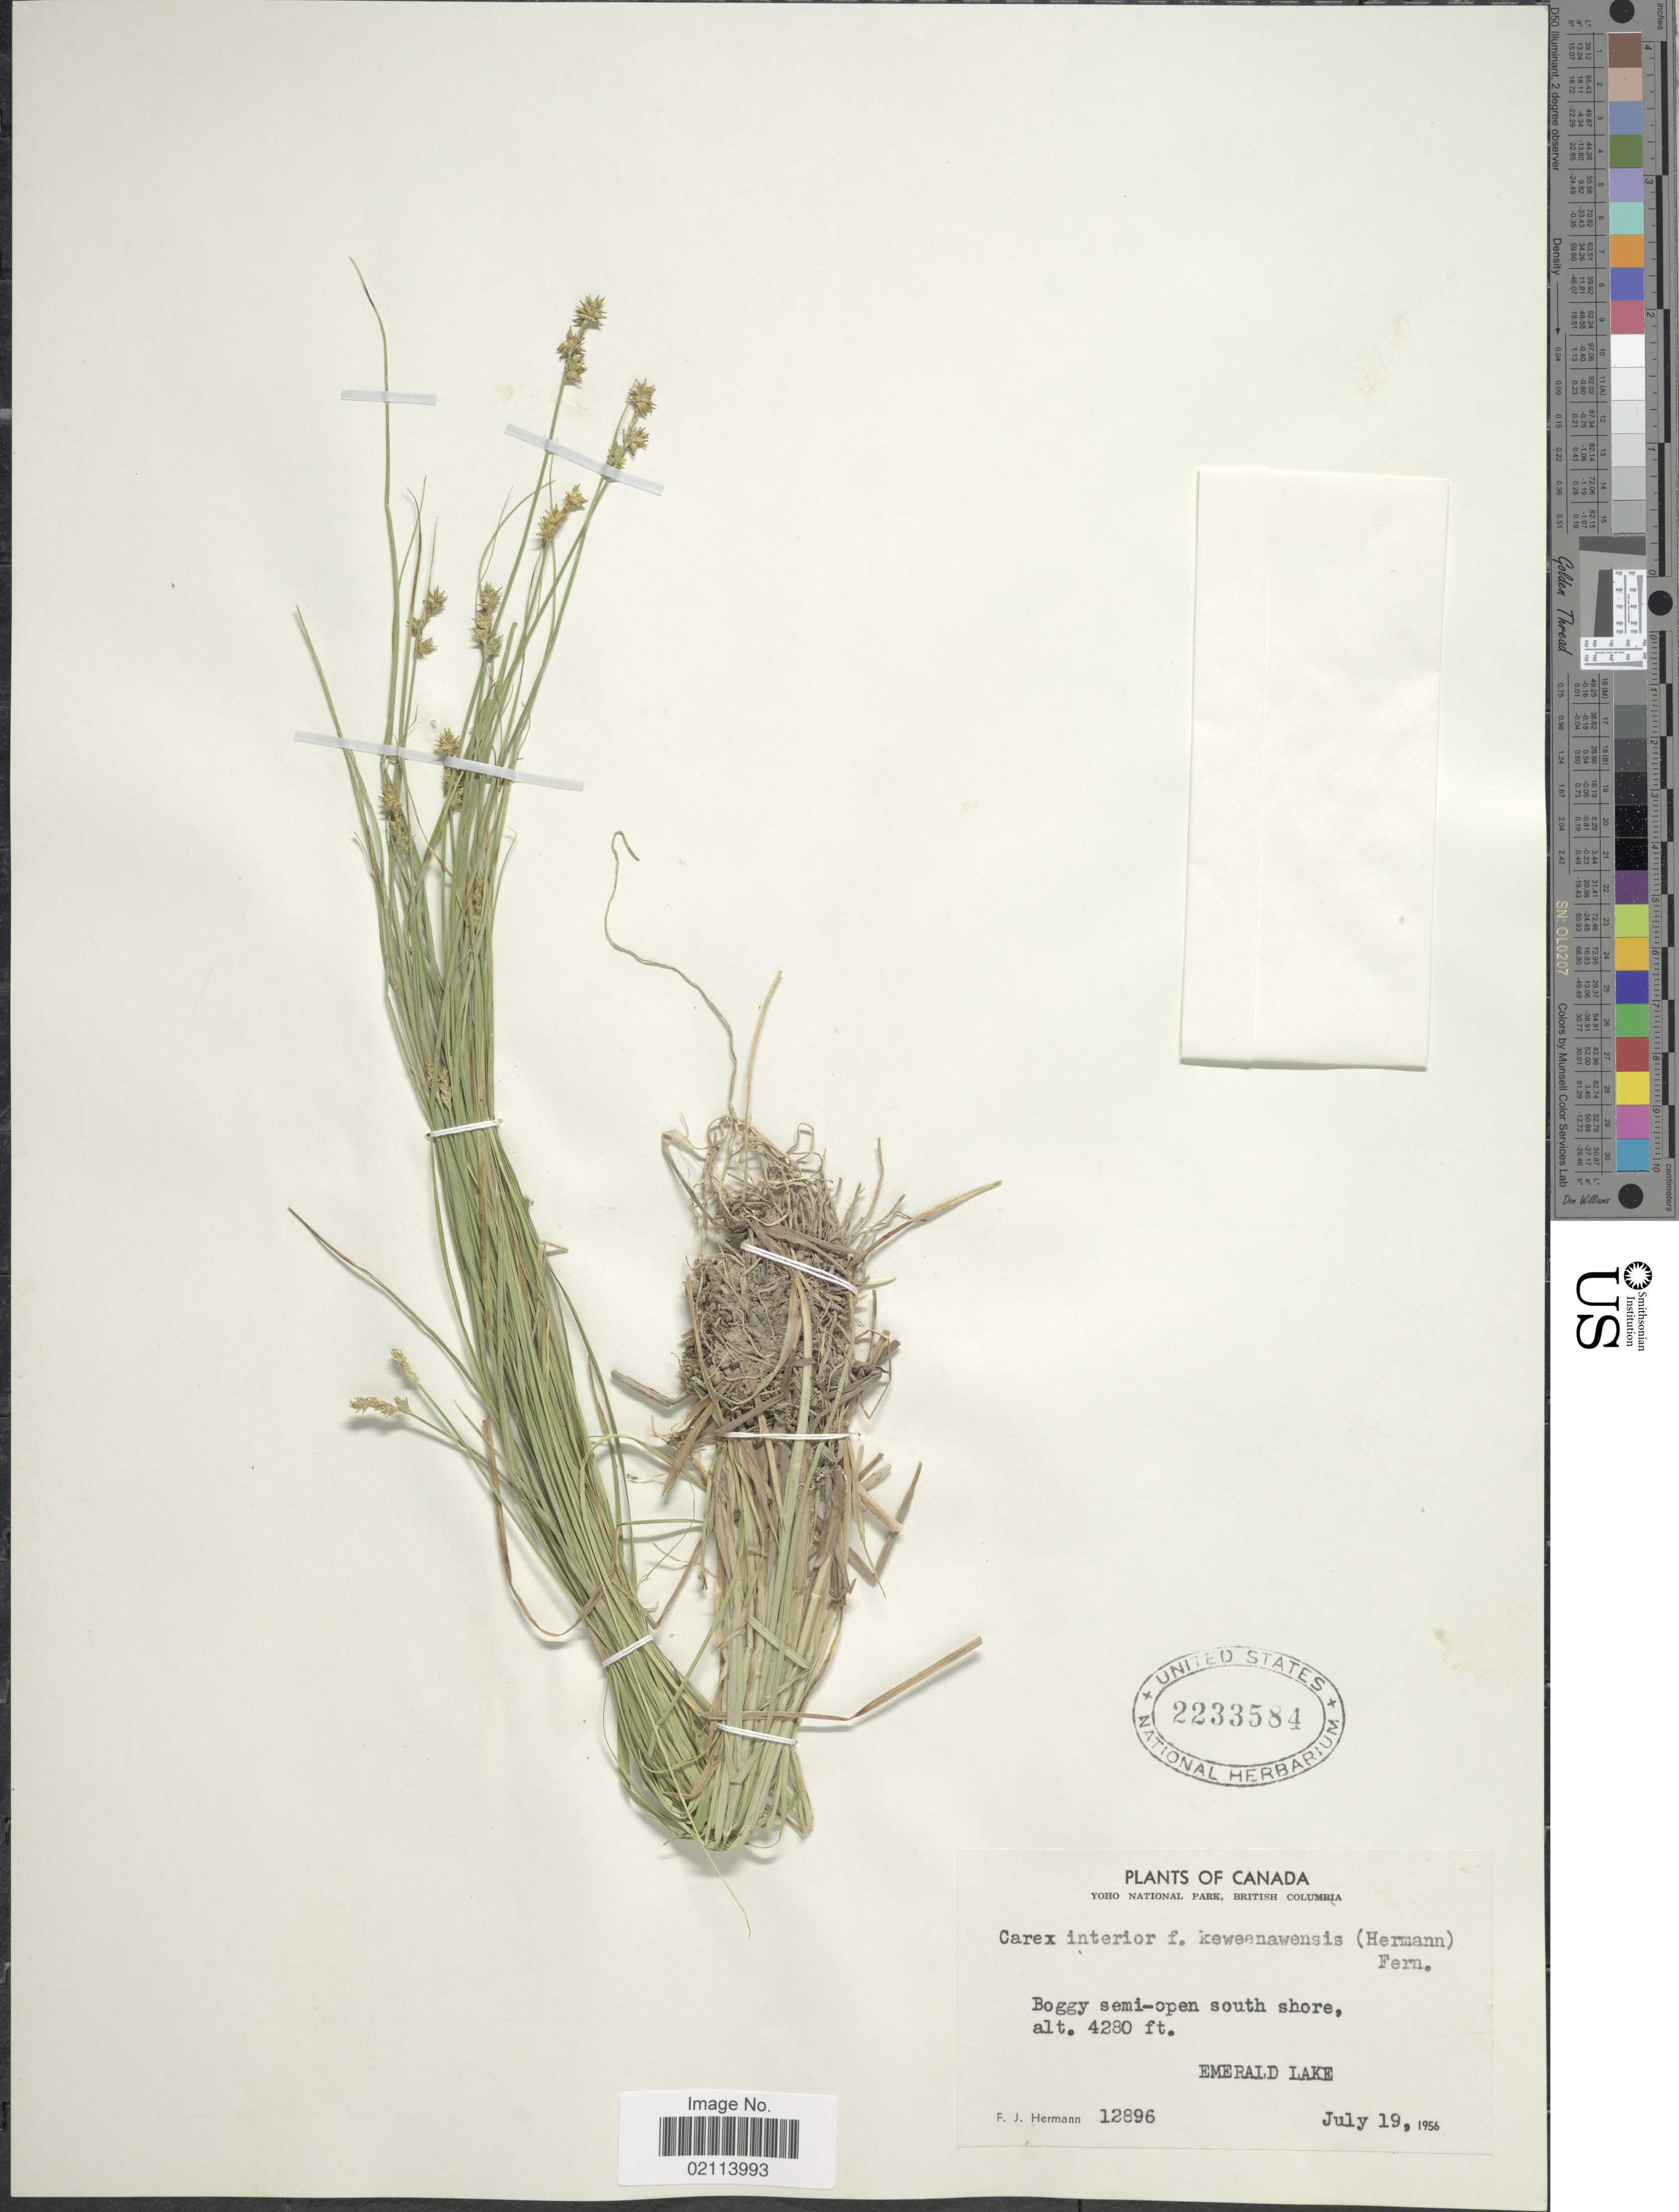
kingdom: Plantae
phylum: Tracheophyta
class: Liliopsida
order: Poales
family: Cyperaceae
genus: Carex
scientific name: Carex interior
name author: L.H. Bailey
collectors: F. J. Hermann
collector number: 12896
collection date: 1956-07-19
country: Canada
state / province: British Columbia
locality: Yoho National Park, Boggy semi-open south shore, Emerald Lake.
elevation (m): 1305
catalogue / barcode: US 2233584